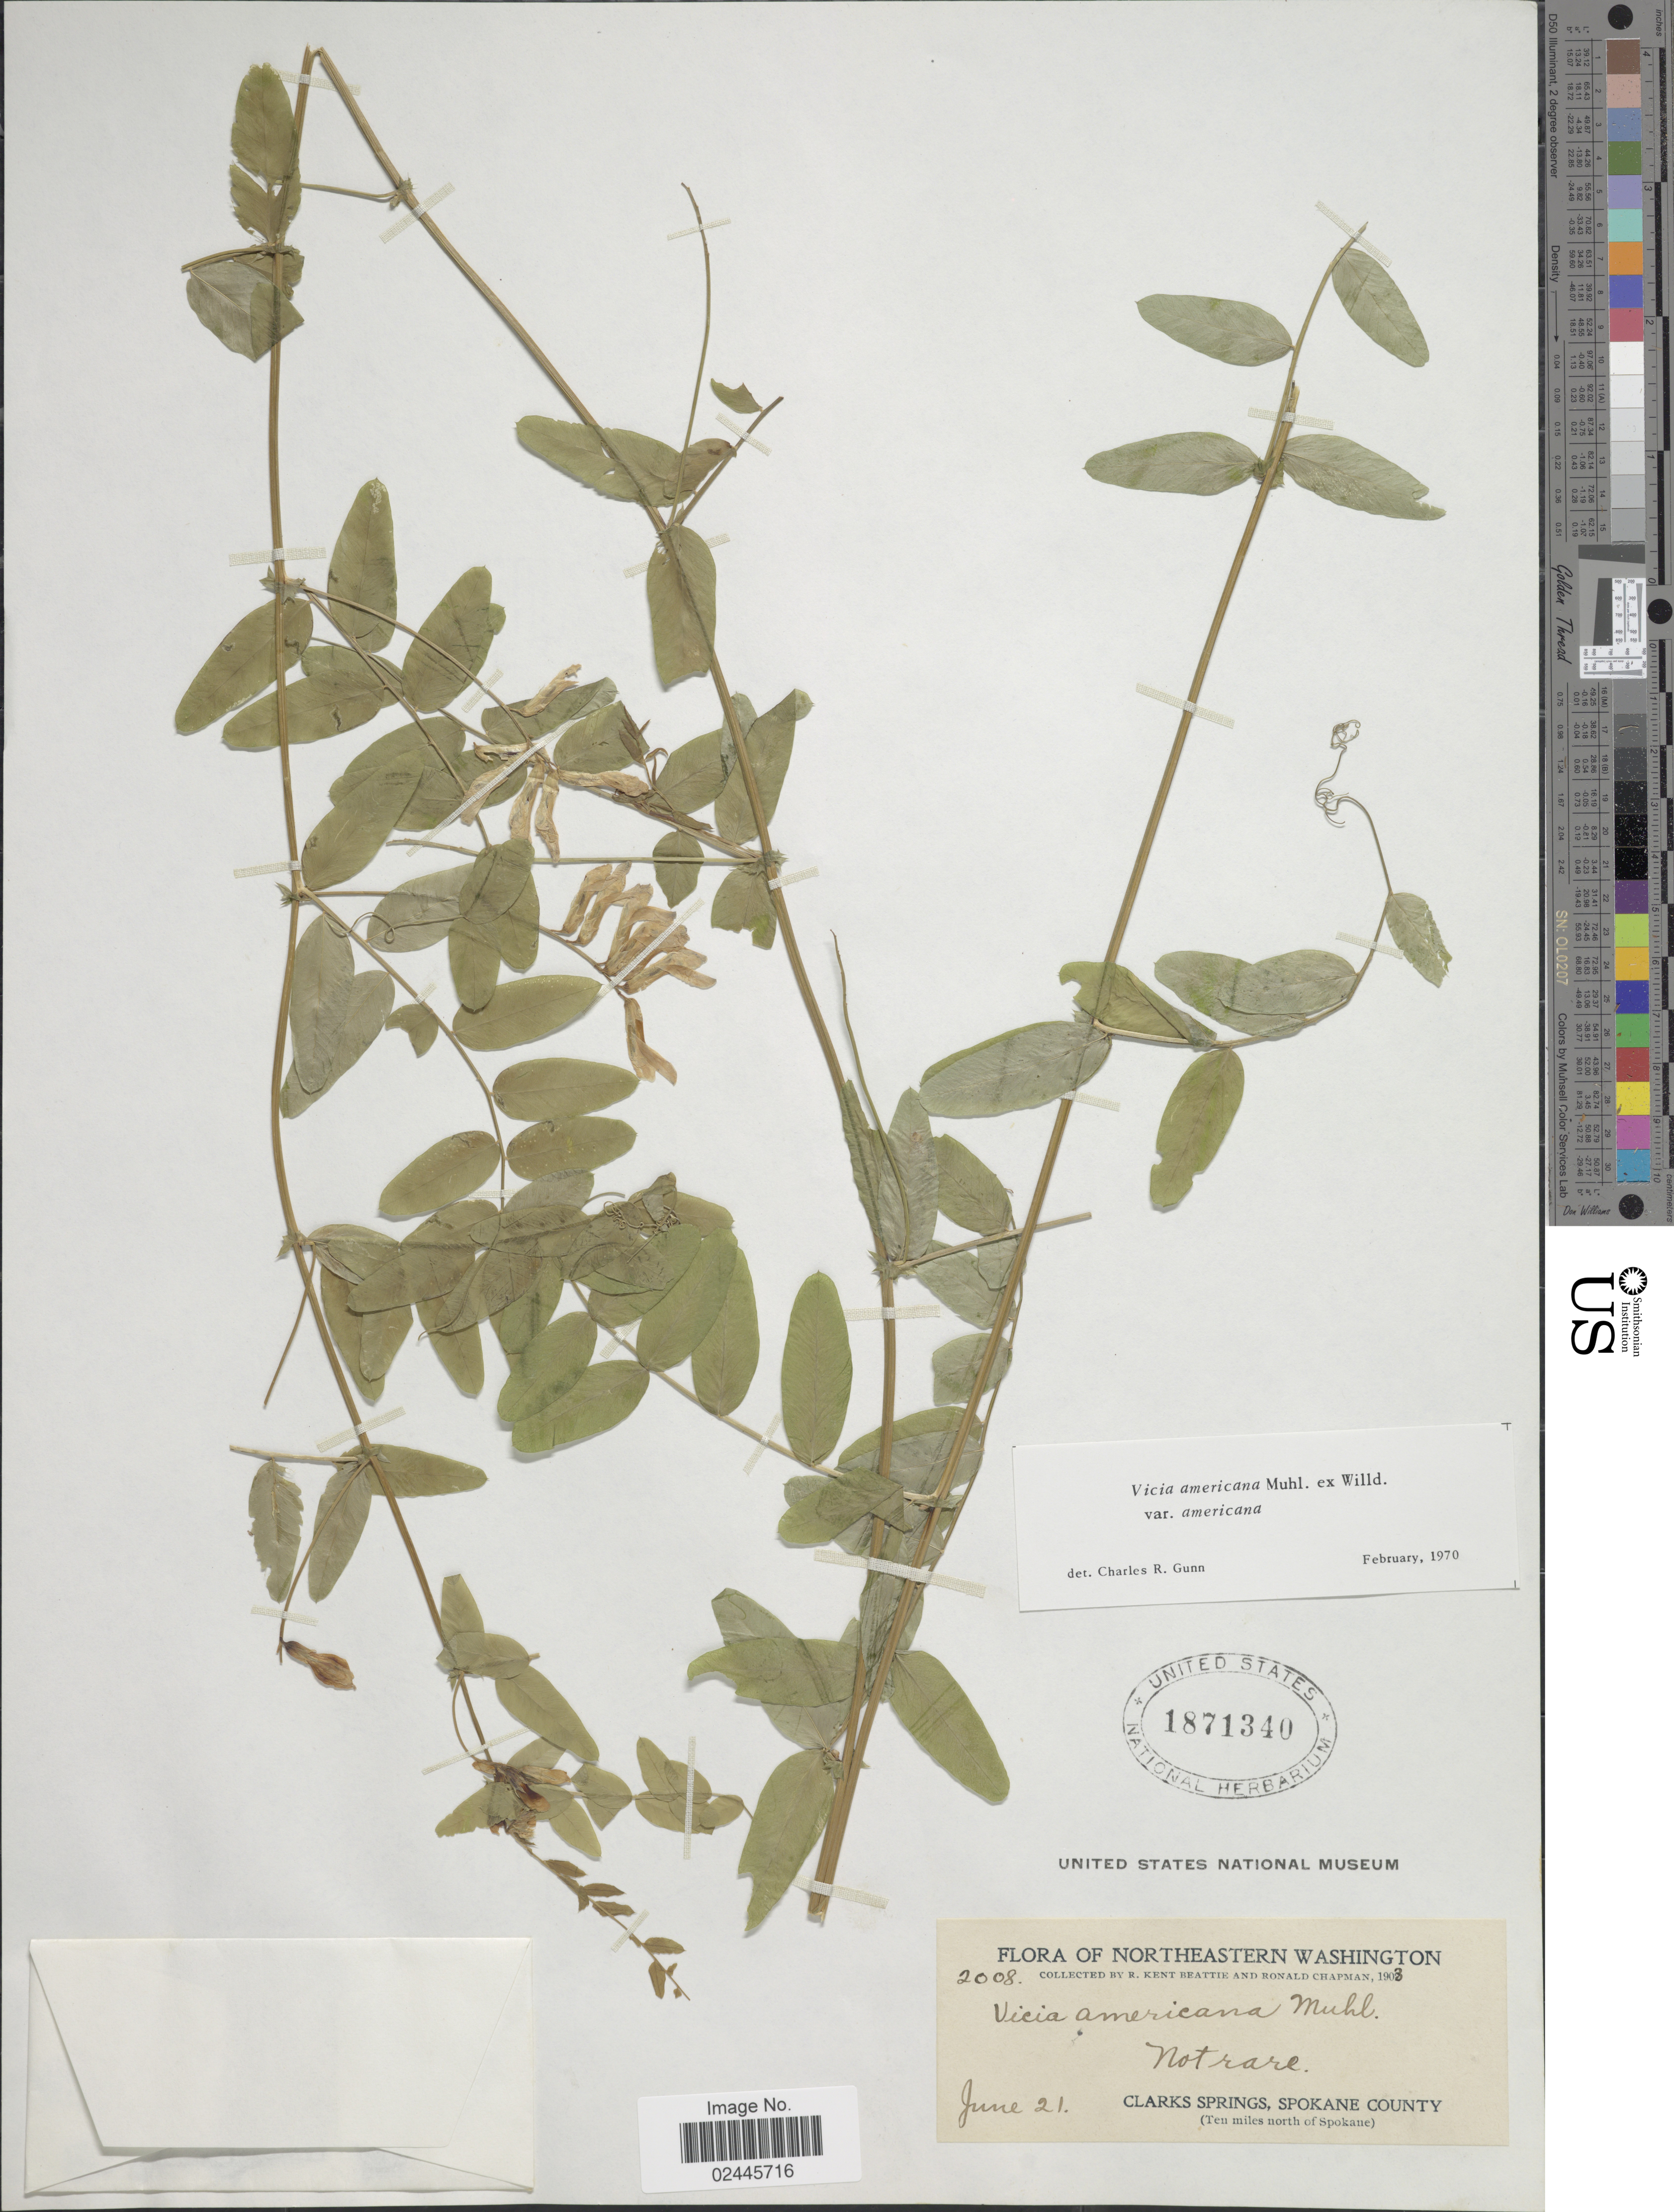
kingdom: Plantae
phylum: Tracheophyta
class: Magnoliopsida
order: Fabales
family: Fabaceae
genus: Vicia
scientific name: Vicia americana var. americana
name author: Muhl. ex Willd.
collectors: R. K. Beattie & R. Chapman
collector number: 2008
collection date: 1908-06-21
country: United States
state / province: Washington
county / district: Spokane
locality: Northeastern Washington. Clarks Springs, Spokane County (Ten Miles north of Spokane).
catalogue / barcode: US 1871340